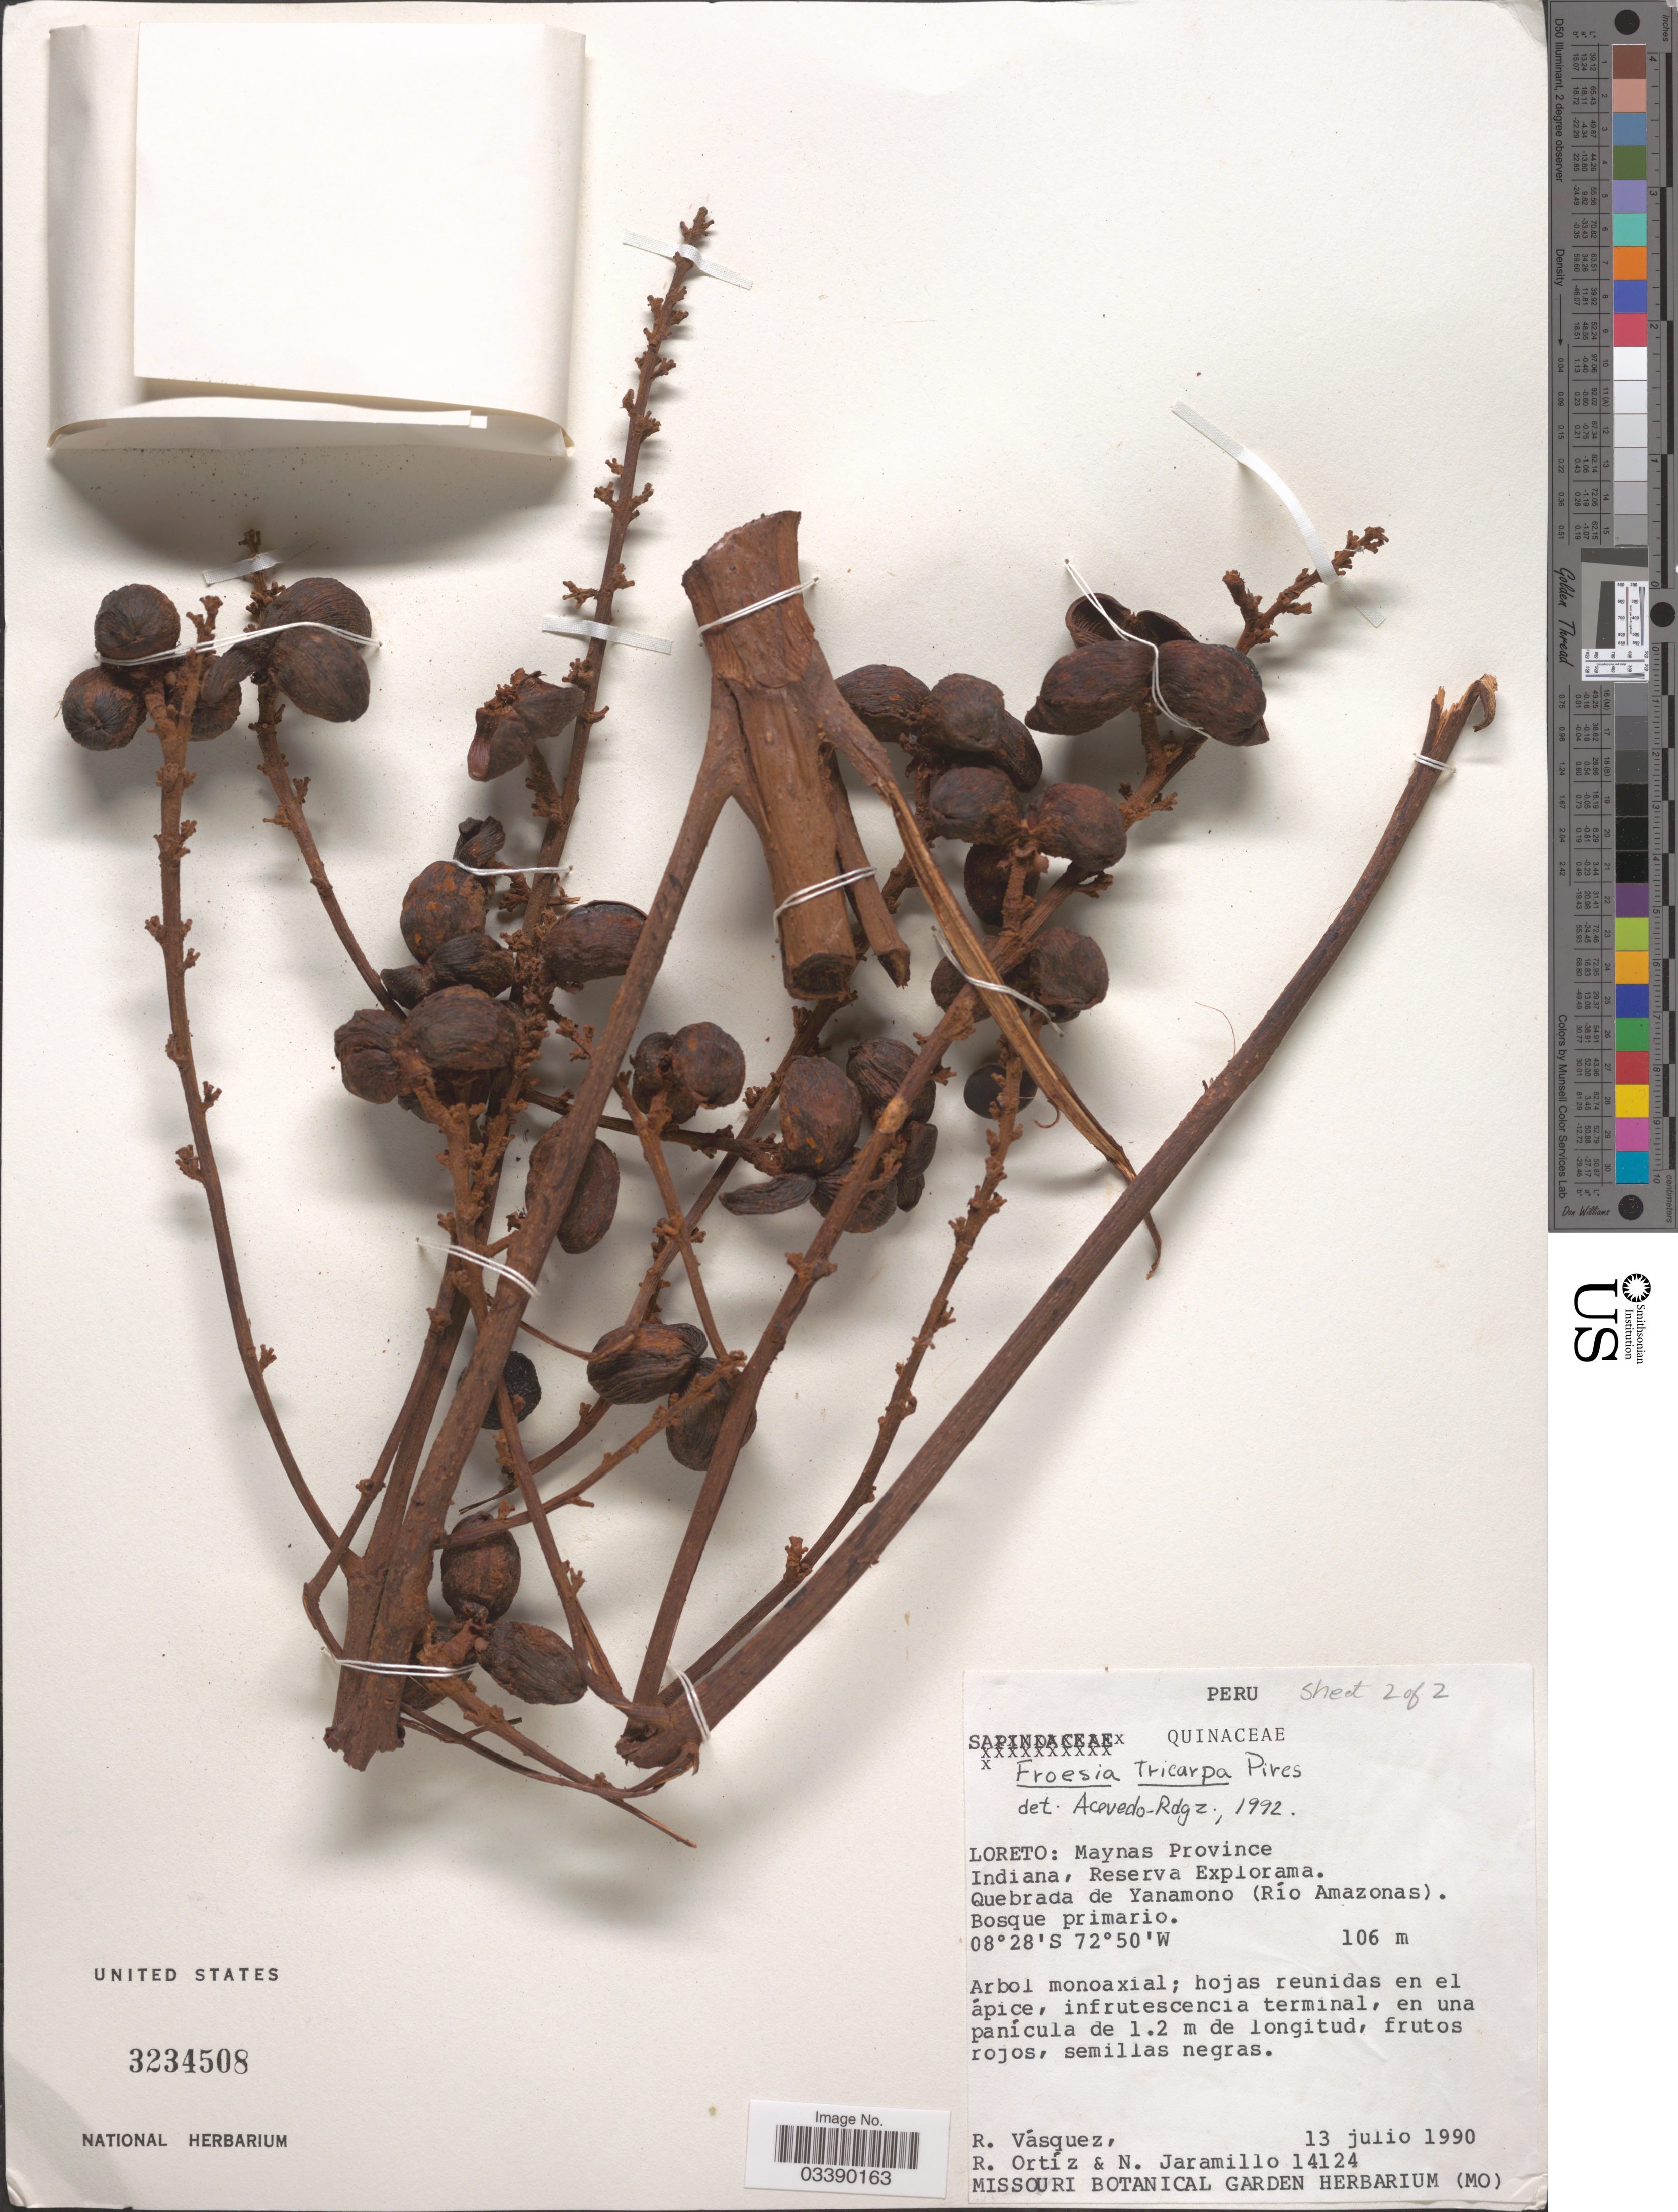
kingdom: Plantae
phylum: Tracheophyta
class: Magnoliopsida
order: Malpighiales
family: Quiinaceae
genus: Froesia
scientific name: Froesia tricarpa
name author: Pires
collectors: R. Vásquez, R. Ortíz & N. Jaramillo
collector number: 14124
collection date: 1990-07-13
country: Peru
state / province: Loreto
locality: Maynas Province Indiana, Reserva Explorama. Quebrada de Yanamono (Río Amazonas).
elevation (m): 106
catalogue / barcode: US 3234508